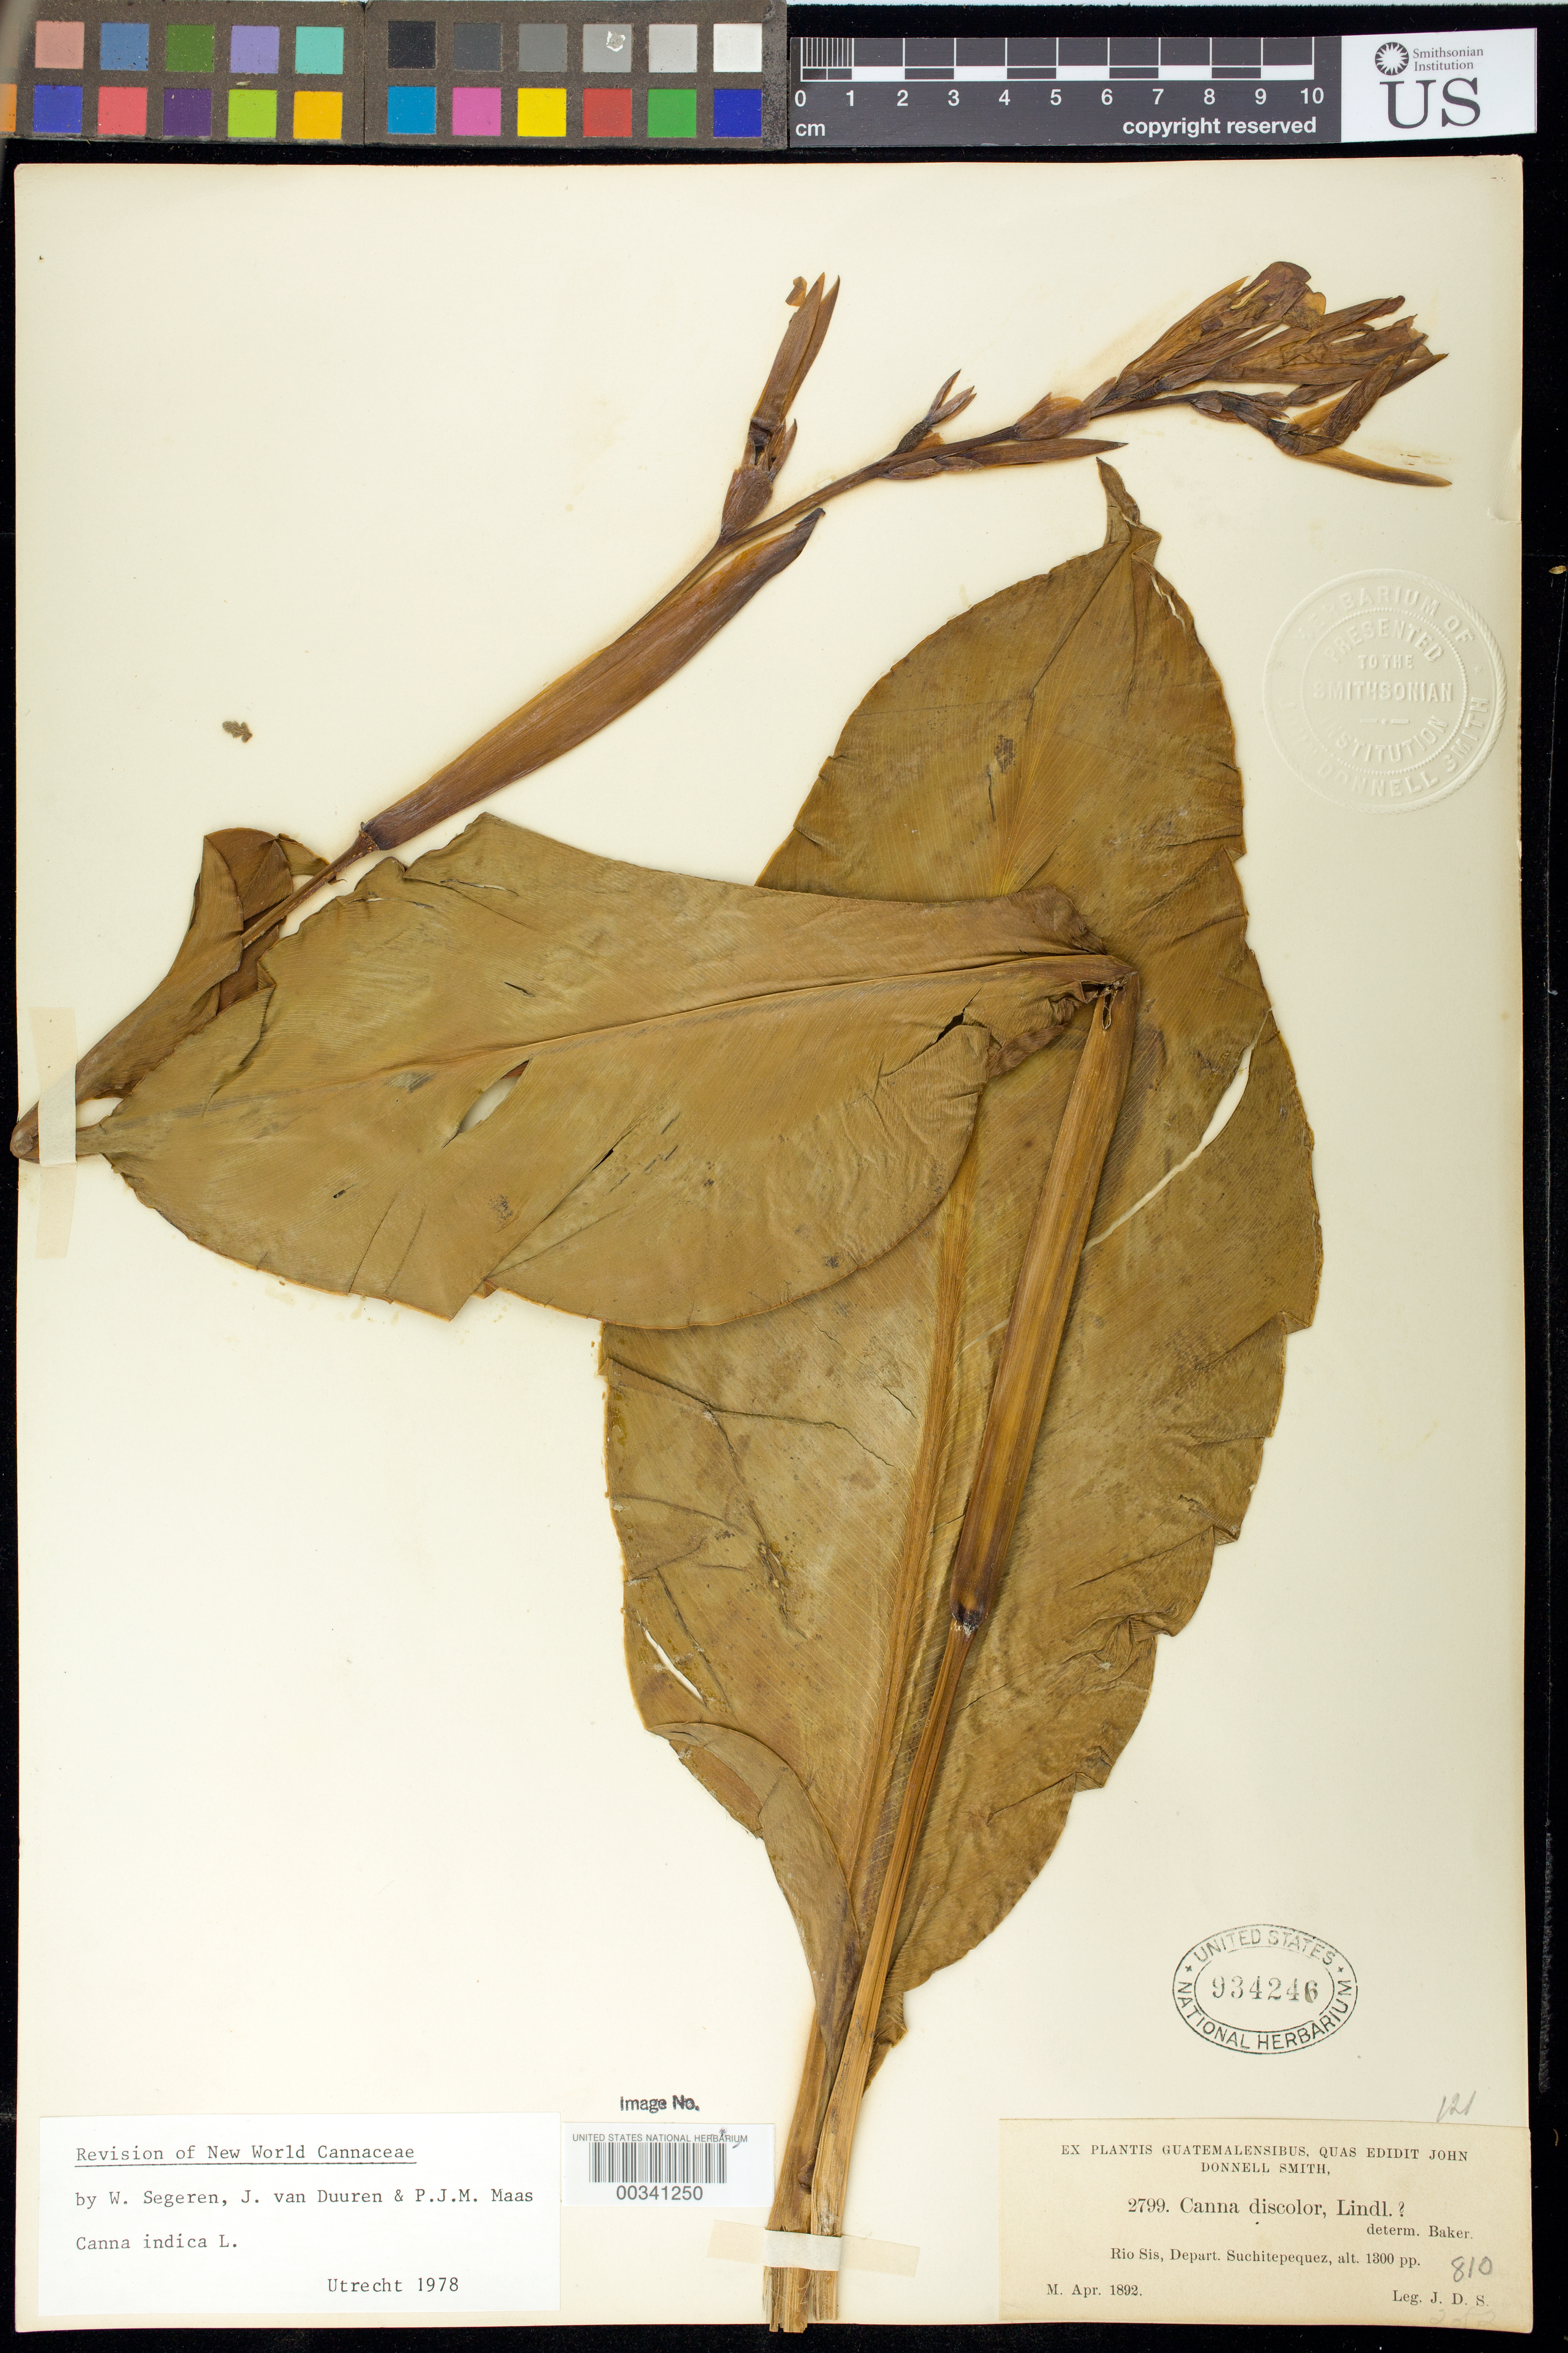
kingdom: Plantae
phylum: Tracheophyta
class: Liliopsida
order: Zingiberales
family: Cannaceae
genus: Canna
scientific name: Canna indica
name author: L.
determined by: Segeren, W.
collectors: J. Donnell Smith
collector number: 2799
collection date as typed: Apr 1892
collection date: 1892-04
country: Guatemala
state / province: Suchitepéquez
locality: Rio sis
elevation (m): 396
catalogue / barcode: US 934246